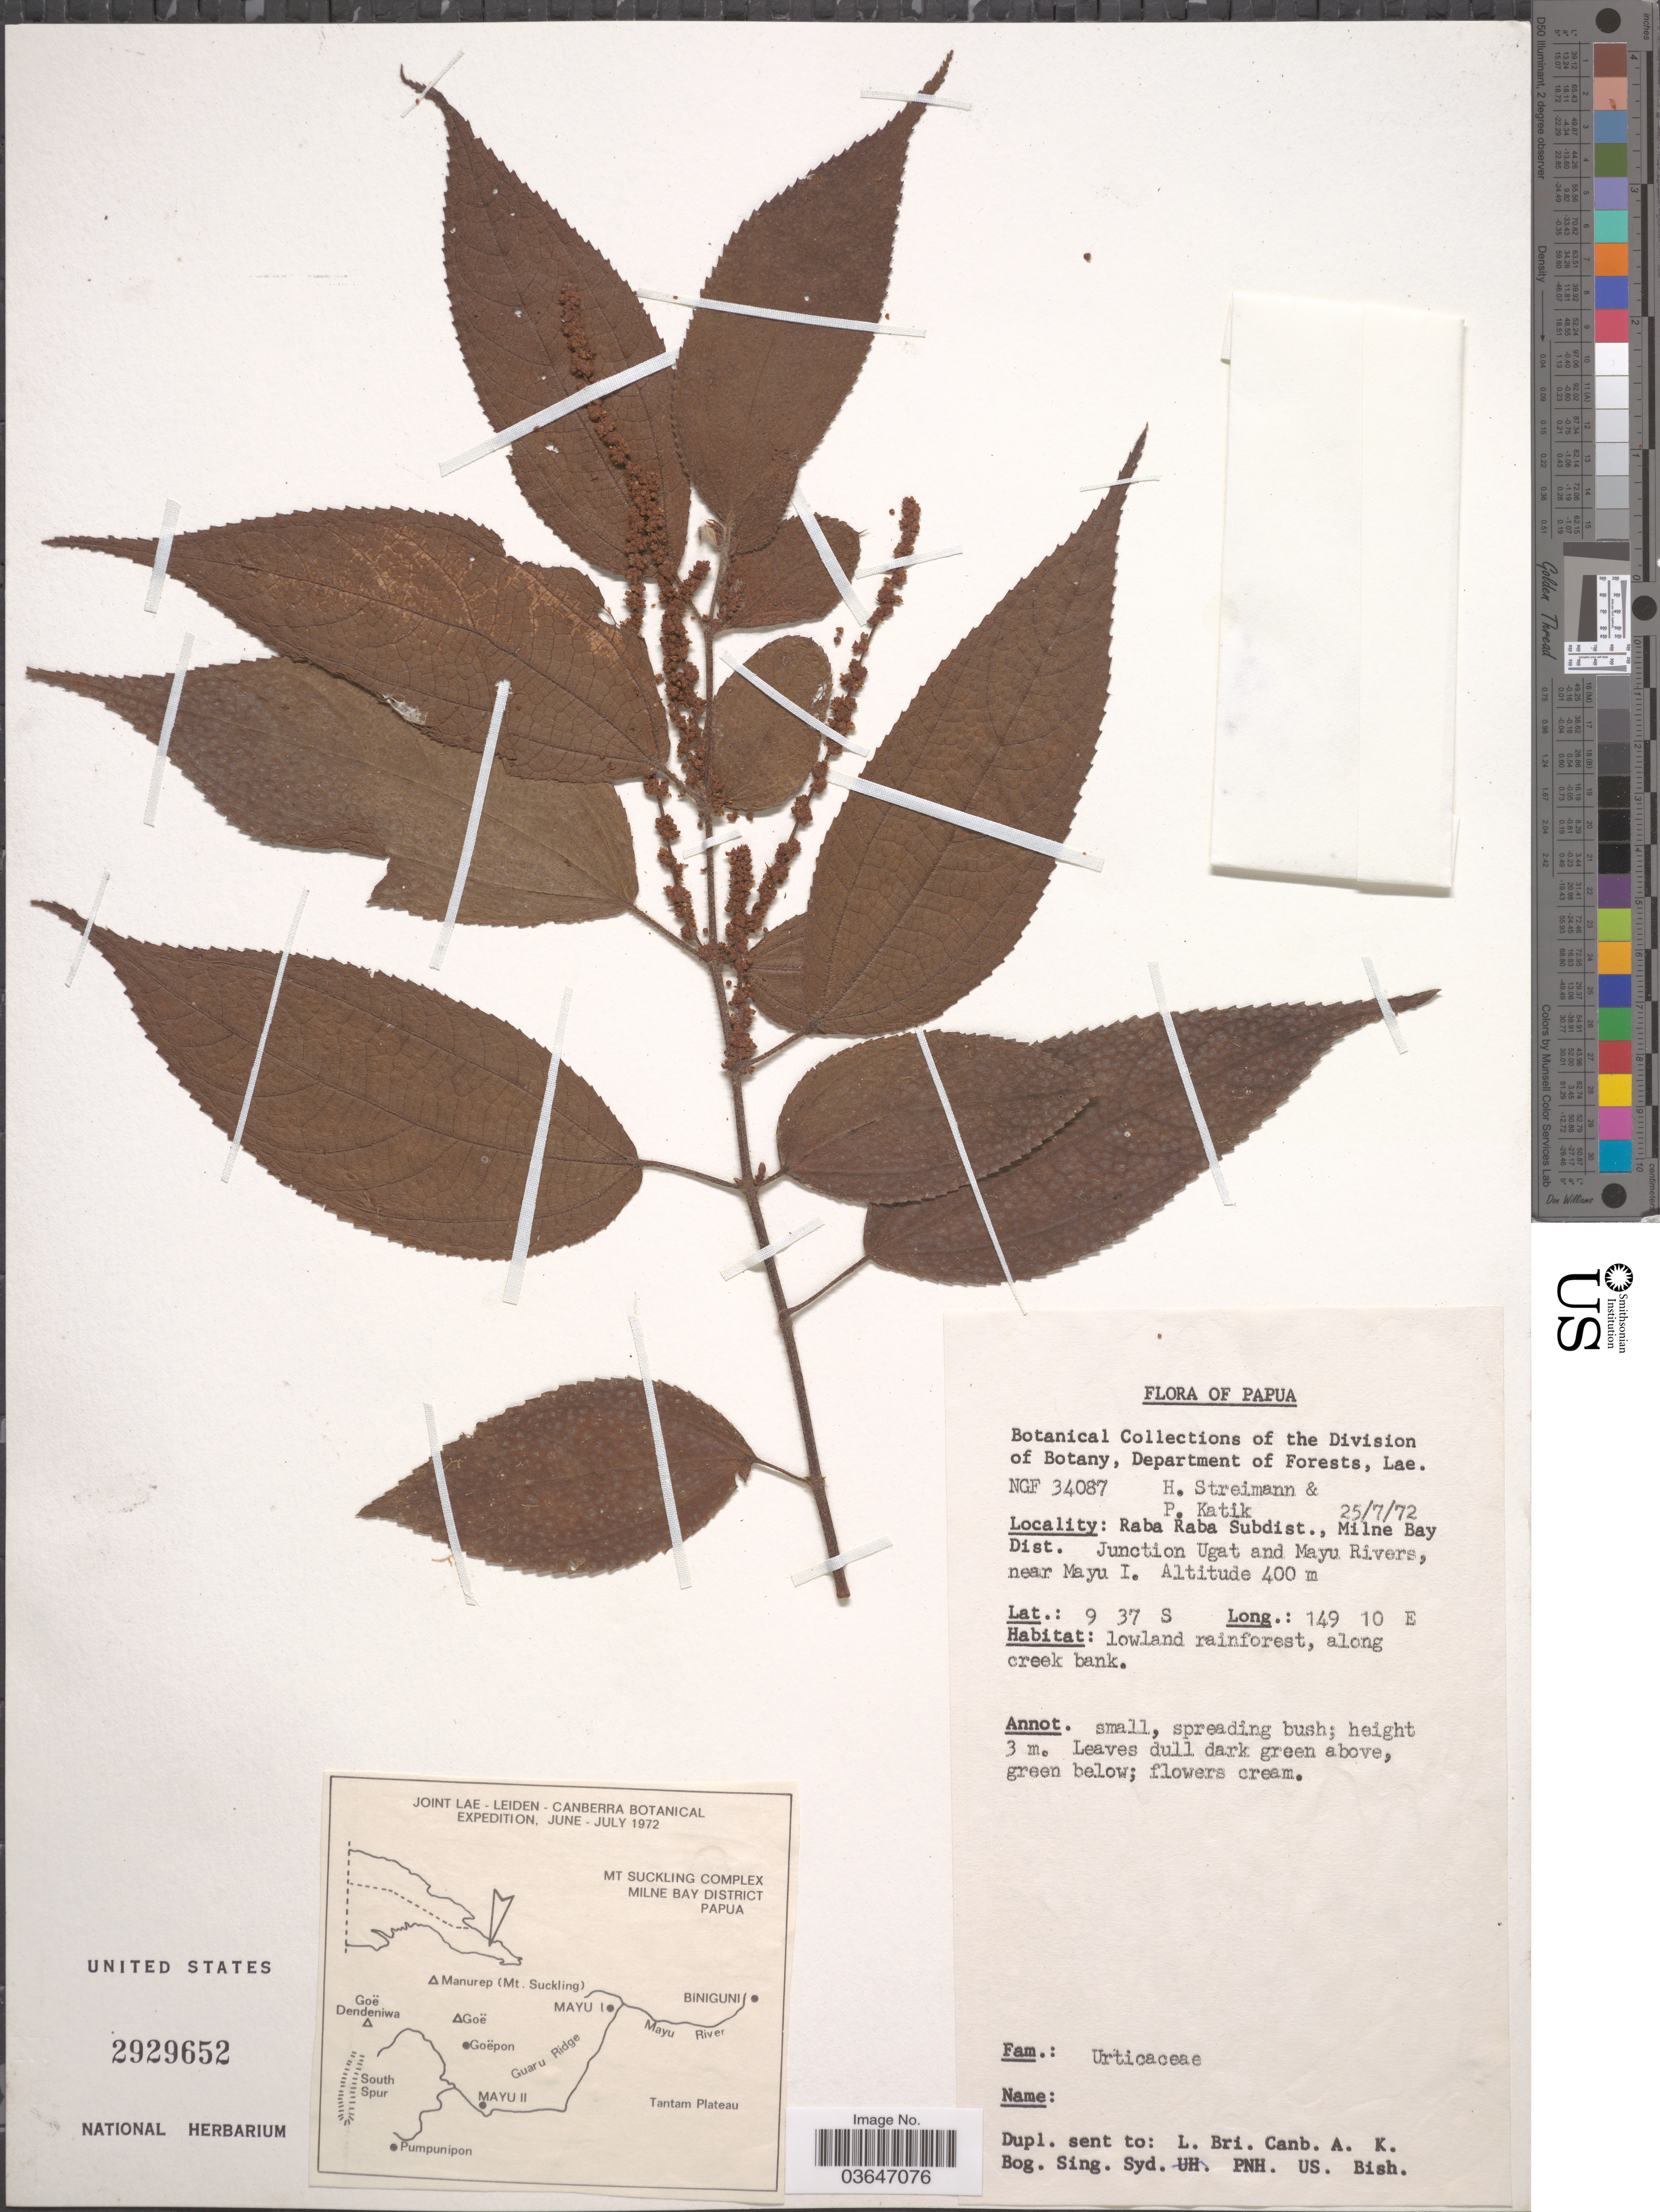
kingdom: Plantae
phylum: Tracheophyta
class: Magnoliopsida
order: Proteales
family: Proteaceae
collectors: H. Streimann & P. Katik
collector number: NGF34087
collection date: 1972-07-25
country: Papua New Guinea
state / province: Milne Bay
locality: Papua. Raba Raba Subdist., Milne Bay Dist. Junction Ugat and Mayu Rivers, near Mayu I.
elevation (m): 400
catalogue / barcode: US 2929652